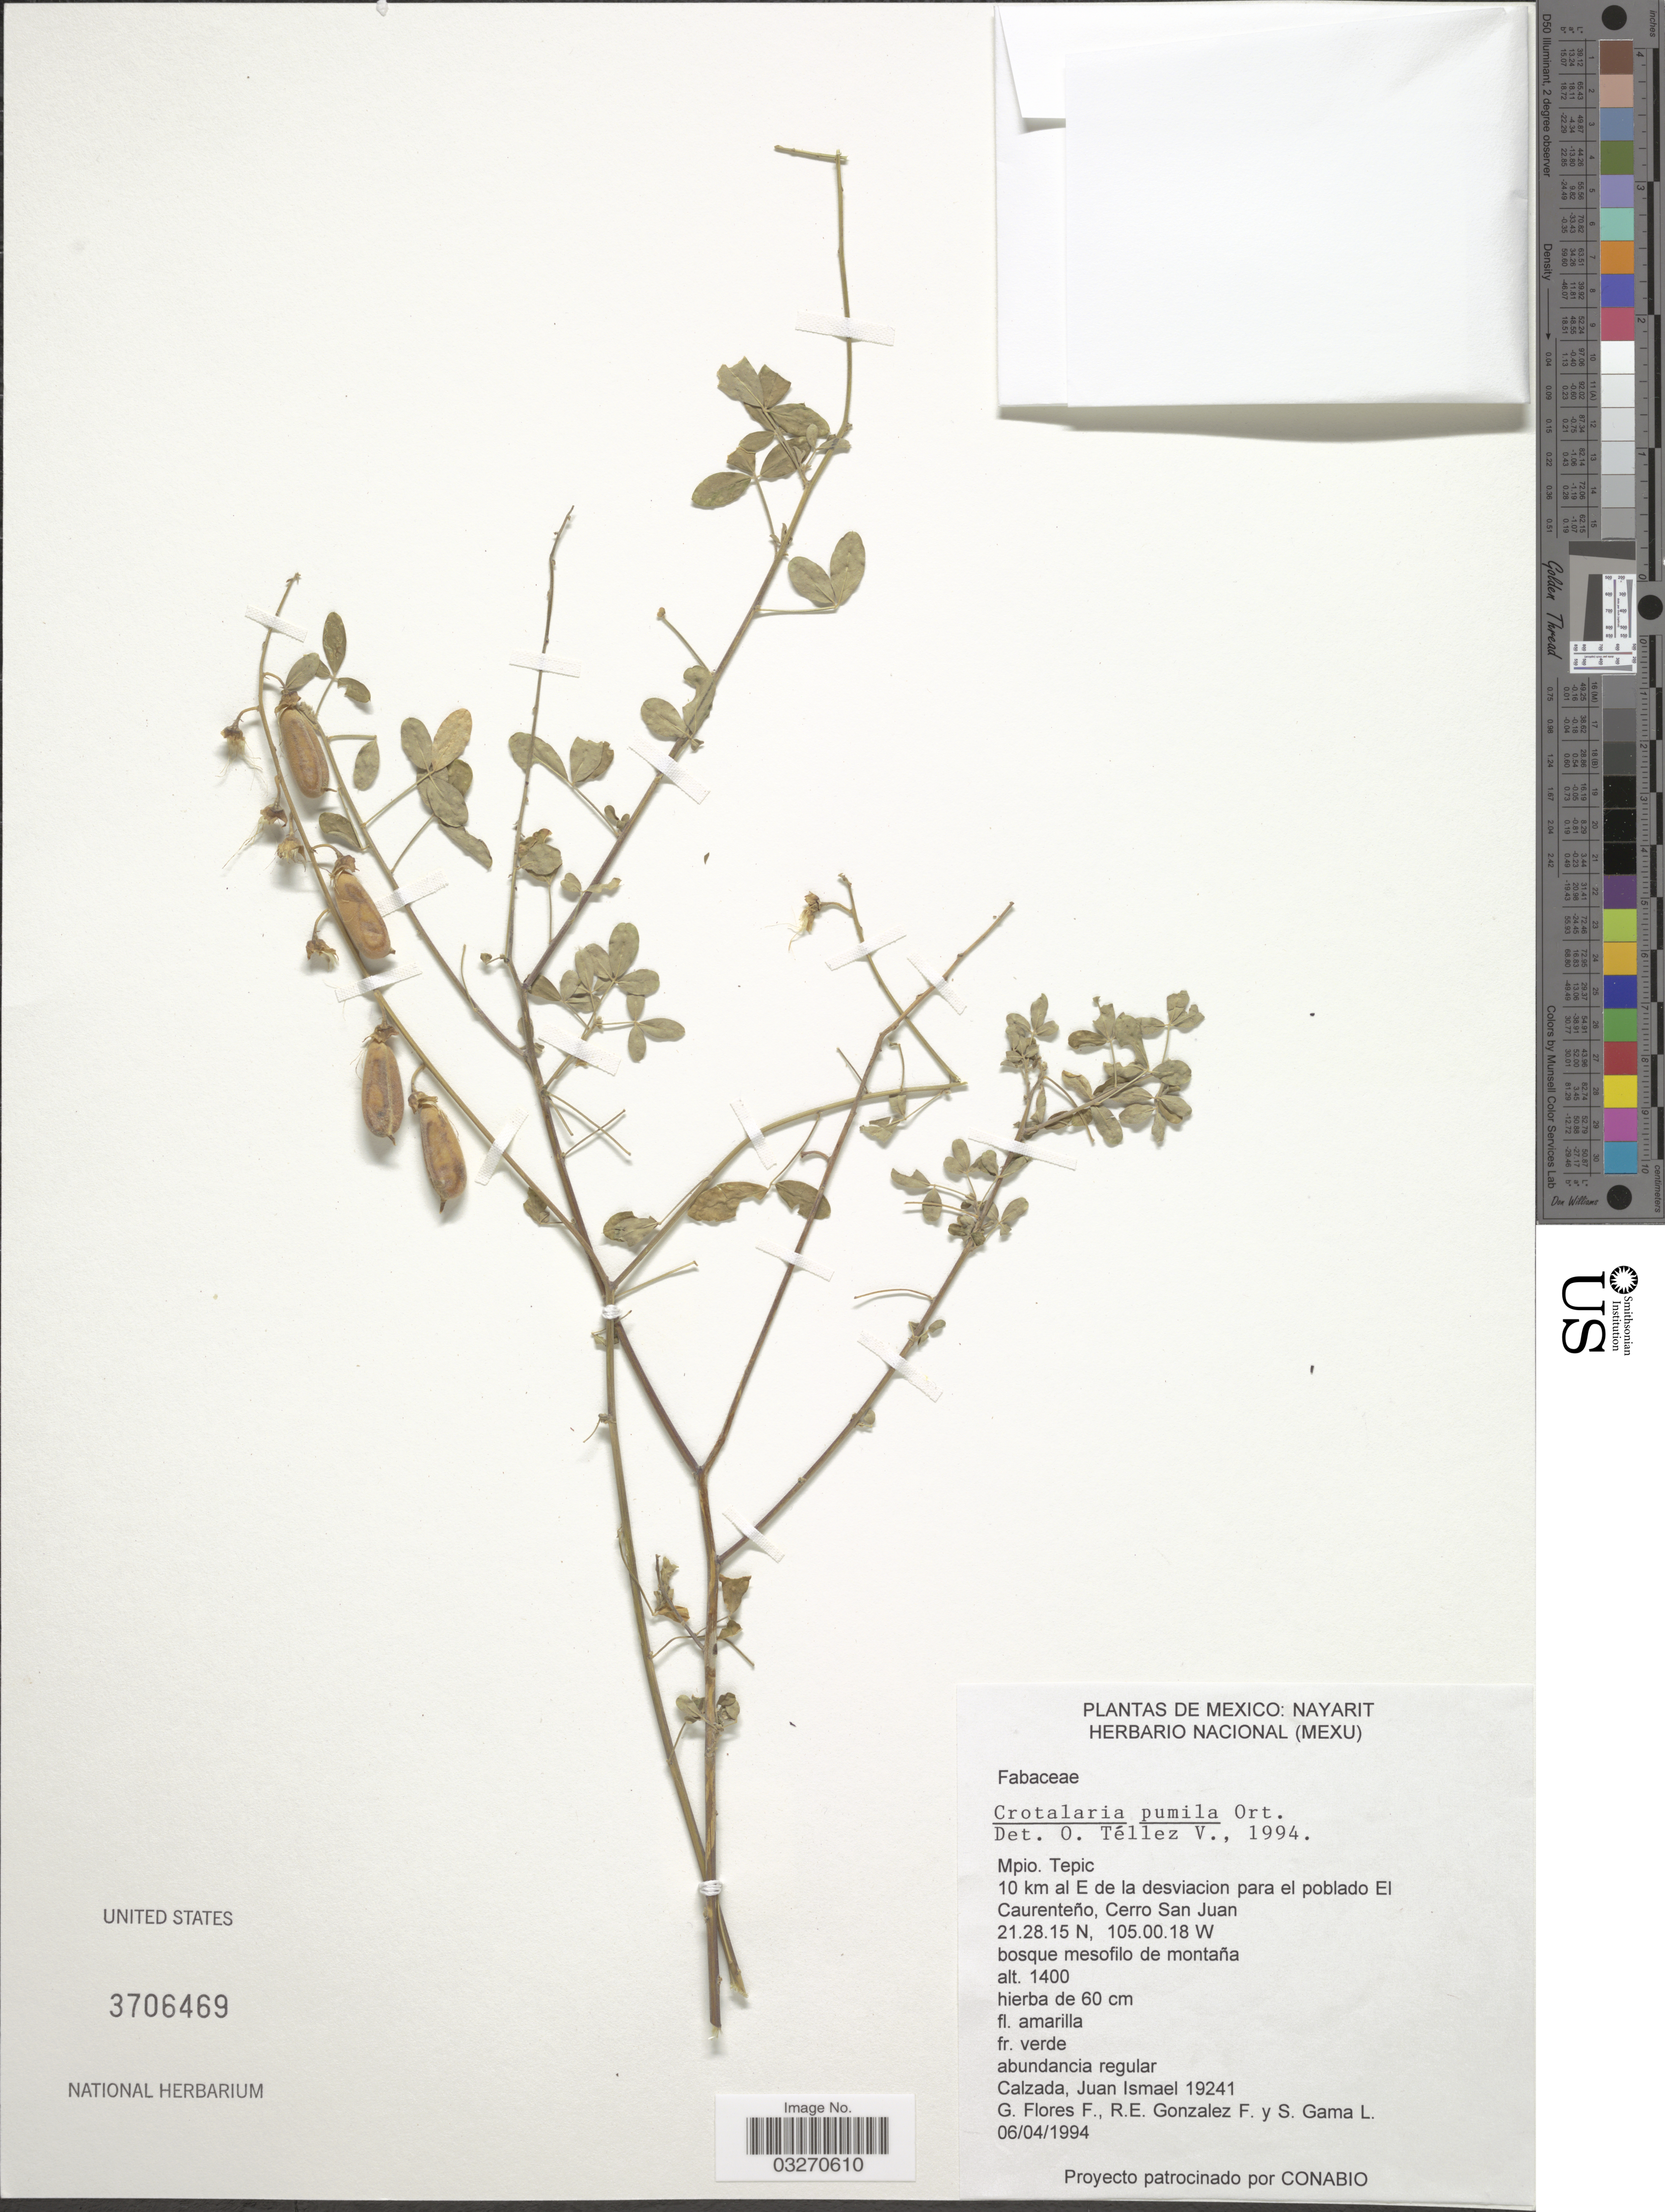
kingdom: Plantae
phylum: Tracheophyta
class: Magnoliopsida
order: Fabales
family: Fabaceae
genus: Crotalaria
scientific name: Crotalaria pumila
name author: Ortega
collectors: J. I. Calzada, G. Flores F., R. Gonzalez & S. Gama López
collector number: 19241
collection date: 1994-04-06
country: Mexico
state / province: Nayarit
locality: Mpio. Tepic. 10 km al E de la desviacion para el poblado El Caurenteño, Cerro San Juan.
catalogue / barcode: US 3706469